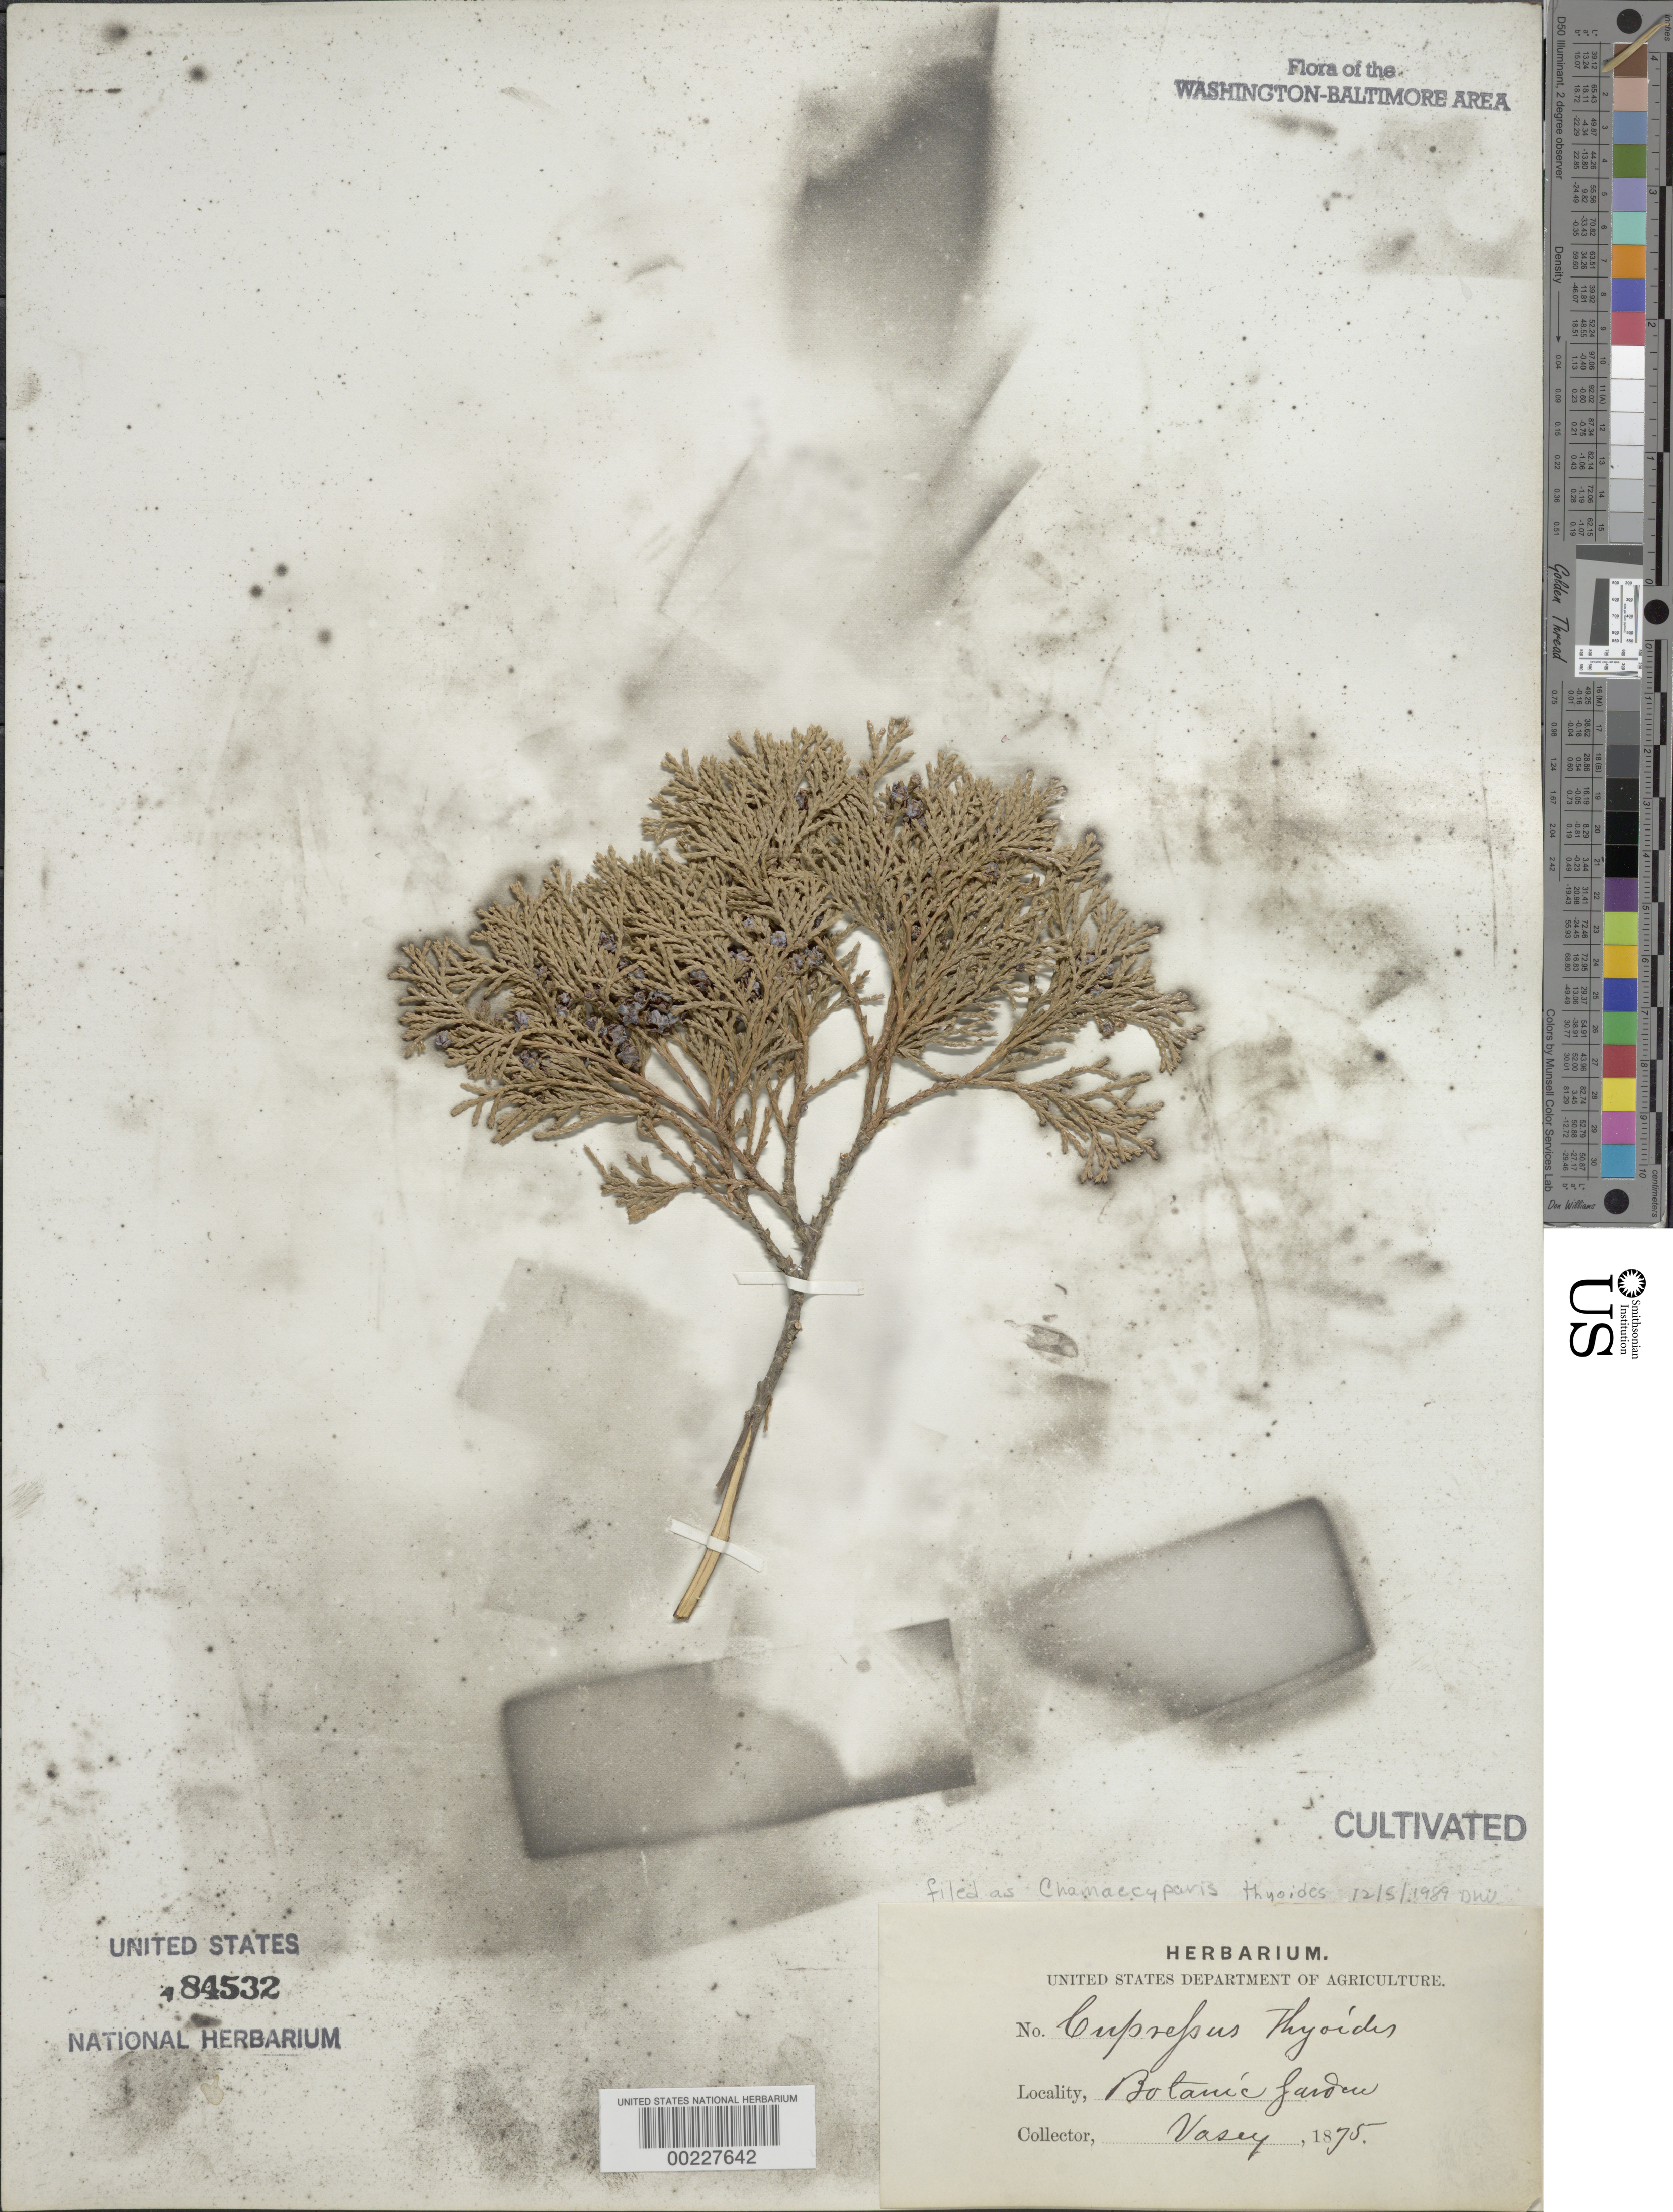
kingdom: Plantae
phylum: Tracheophyta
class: Pinopsida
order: Pinales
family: Cupressaceae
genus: Chamaecyparis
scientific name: Chamaecyparis thyoides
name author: (L.) Britton, Stearns & Poggenb.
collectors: G. R. Vasey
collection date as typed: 1875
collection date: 1875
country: United States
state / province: District of Columbia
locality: Botanical Gardens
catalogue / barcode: US 84532